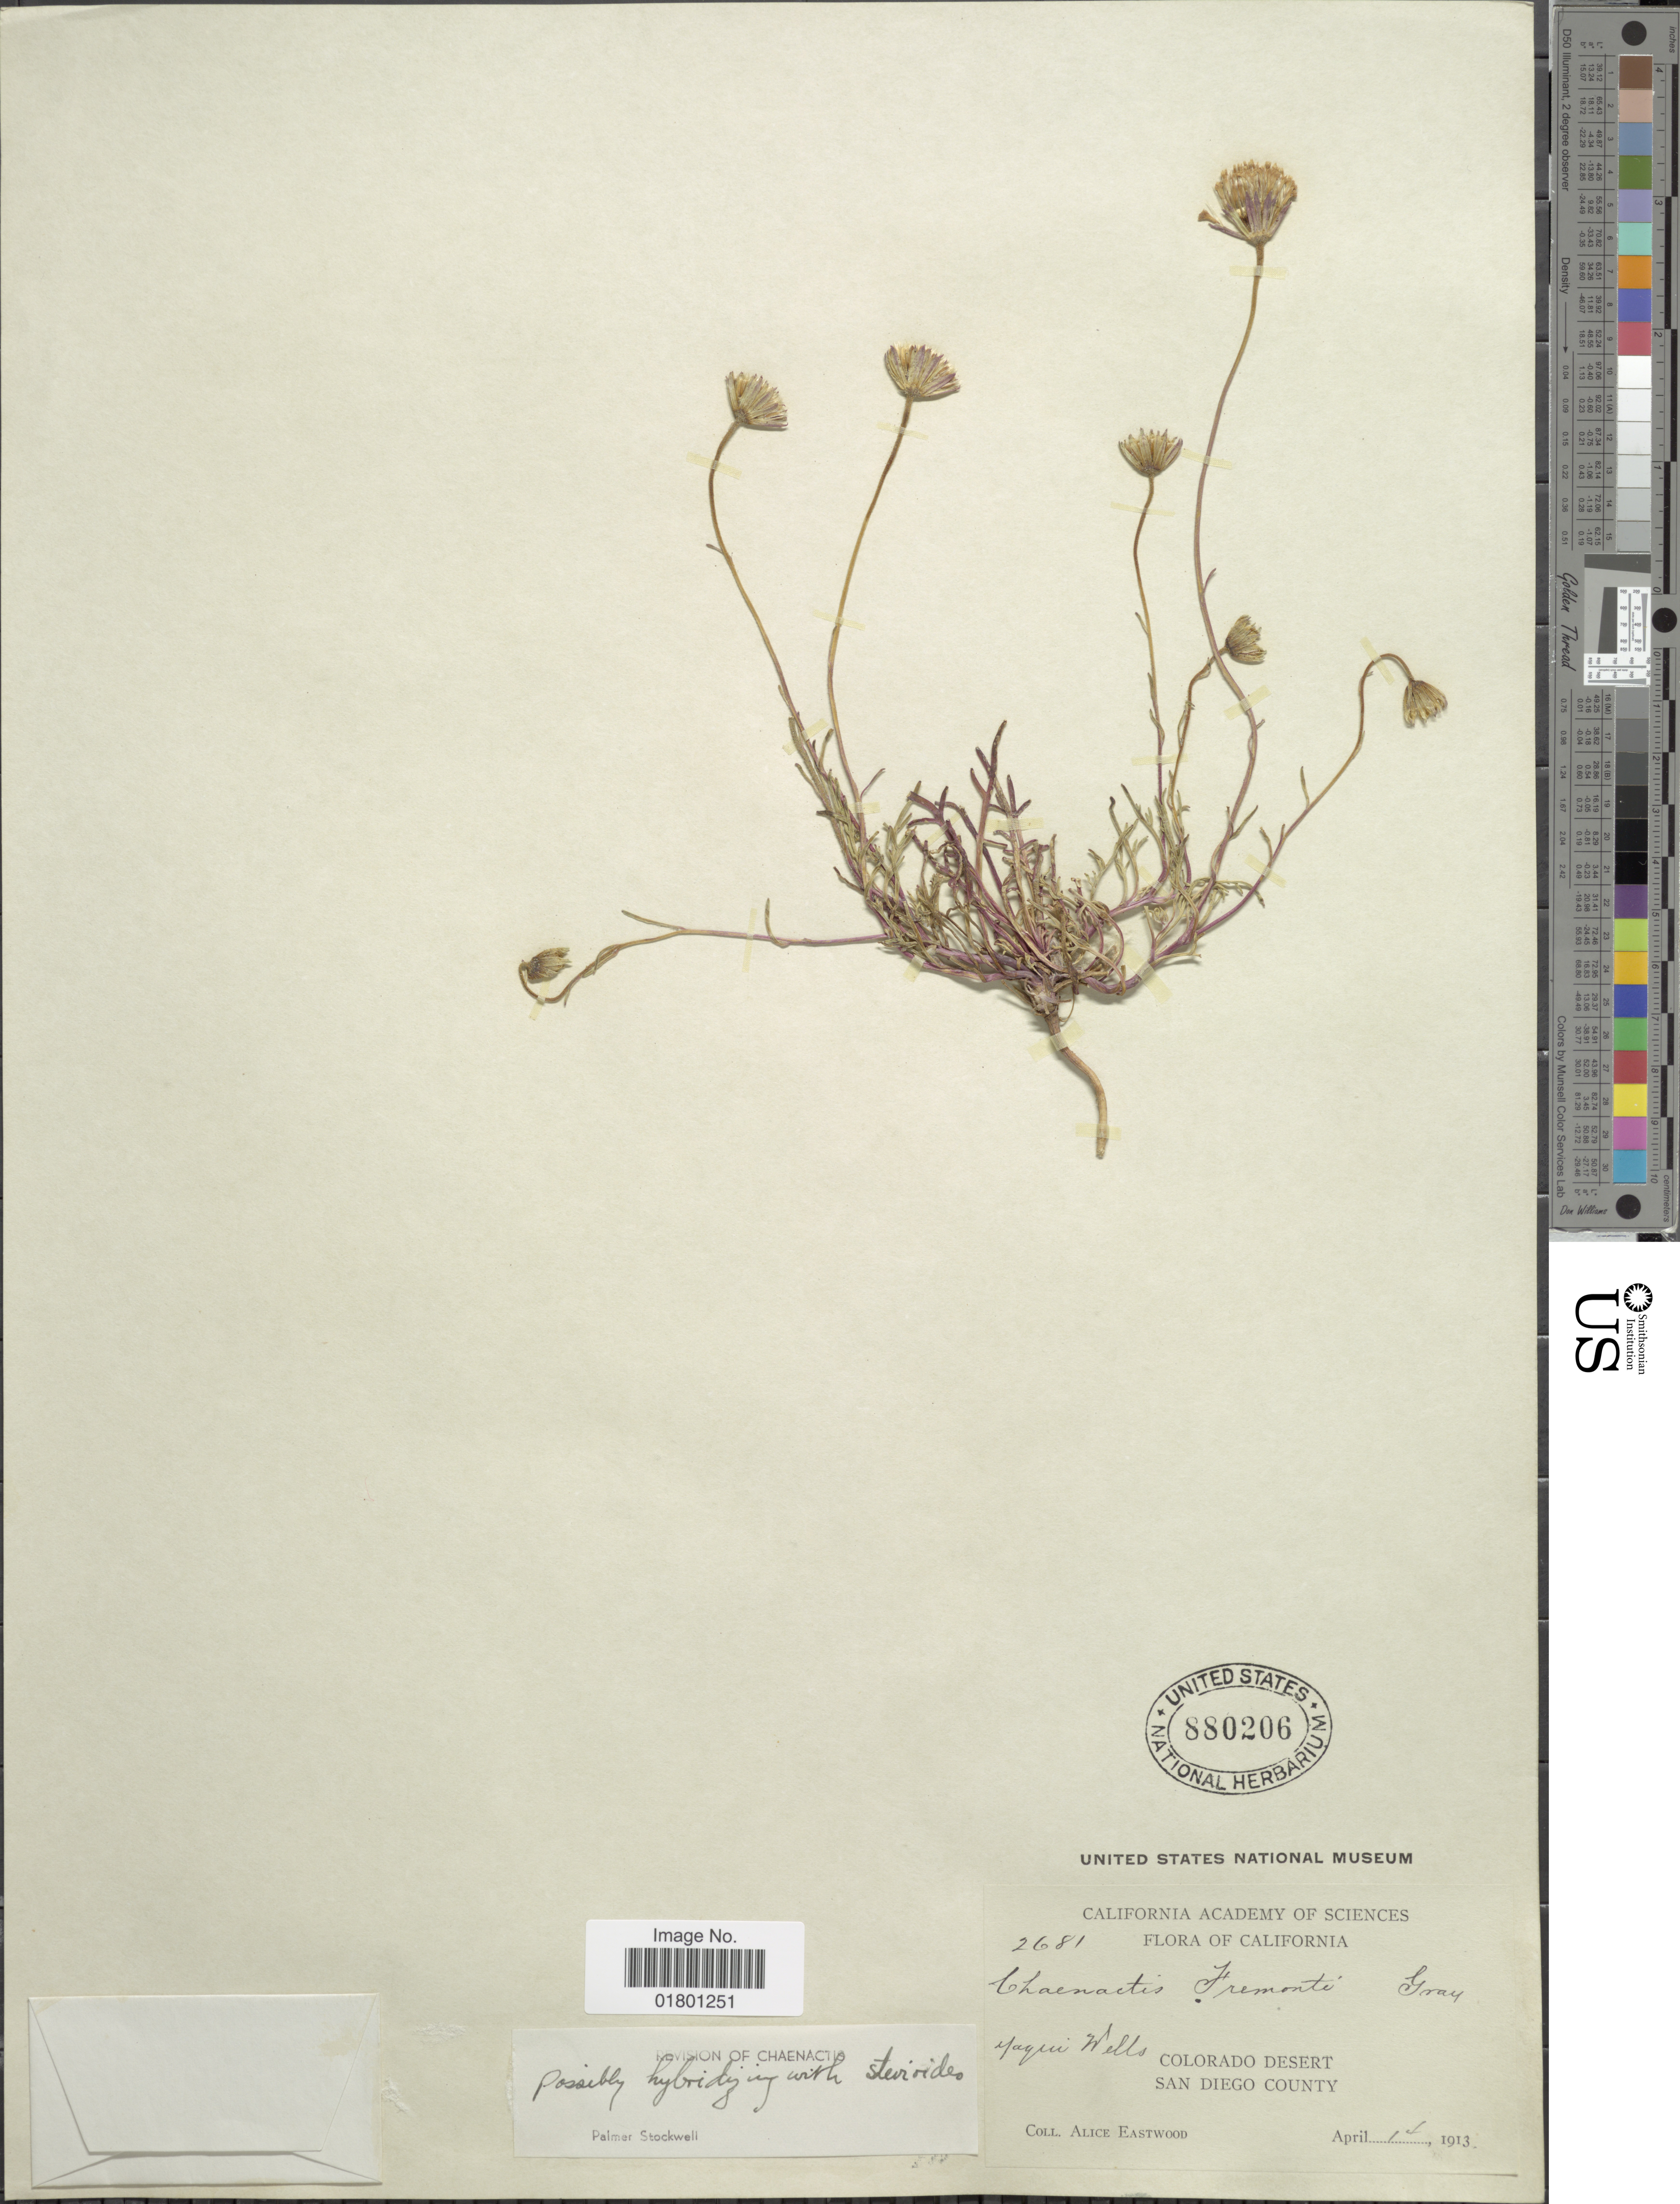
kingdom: Plantae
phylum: Tracheophyta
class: Magnoliopsida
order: Asterales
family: Asteraceae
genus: Chaenactis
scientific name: Chaenactis fremontii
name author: A. Gray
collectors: A. Eastwood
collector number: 2681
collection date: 1913-04-14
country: United States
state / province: California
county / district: San Diego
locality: Yaqui Wells, Colorado Desert, San Diego County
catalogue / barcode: US 880206